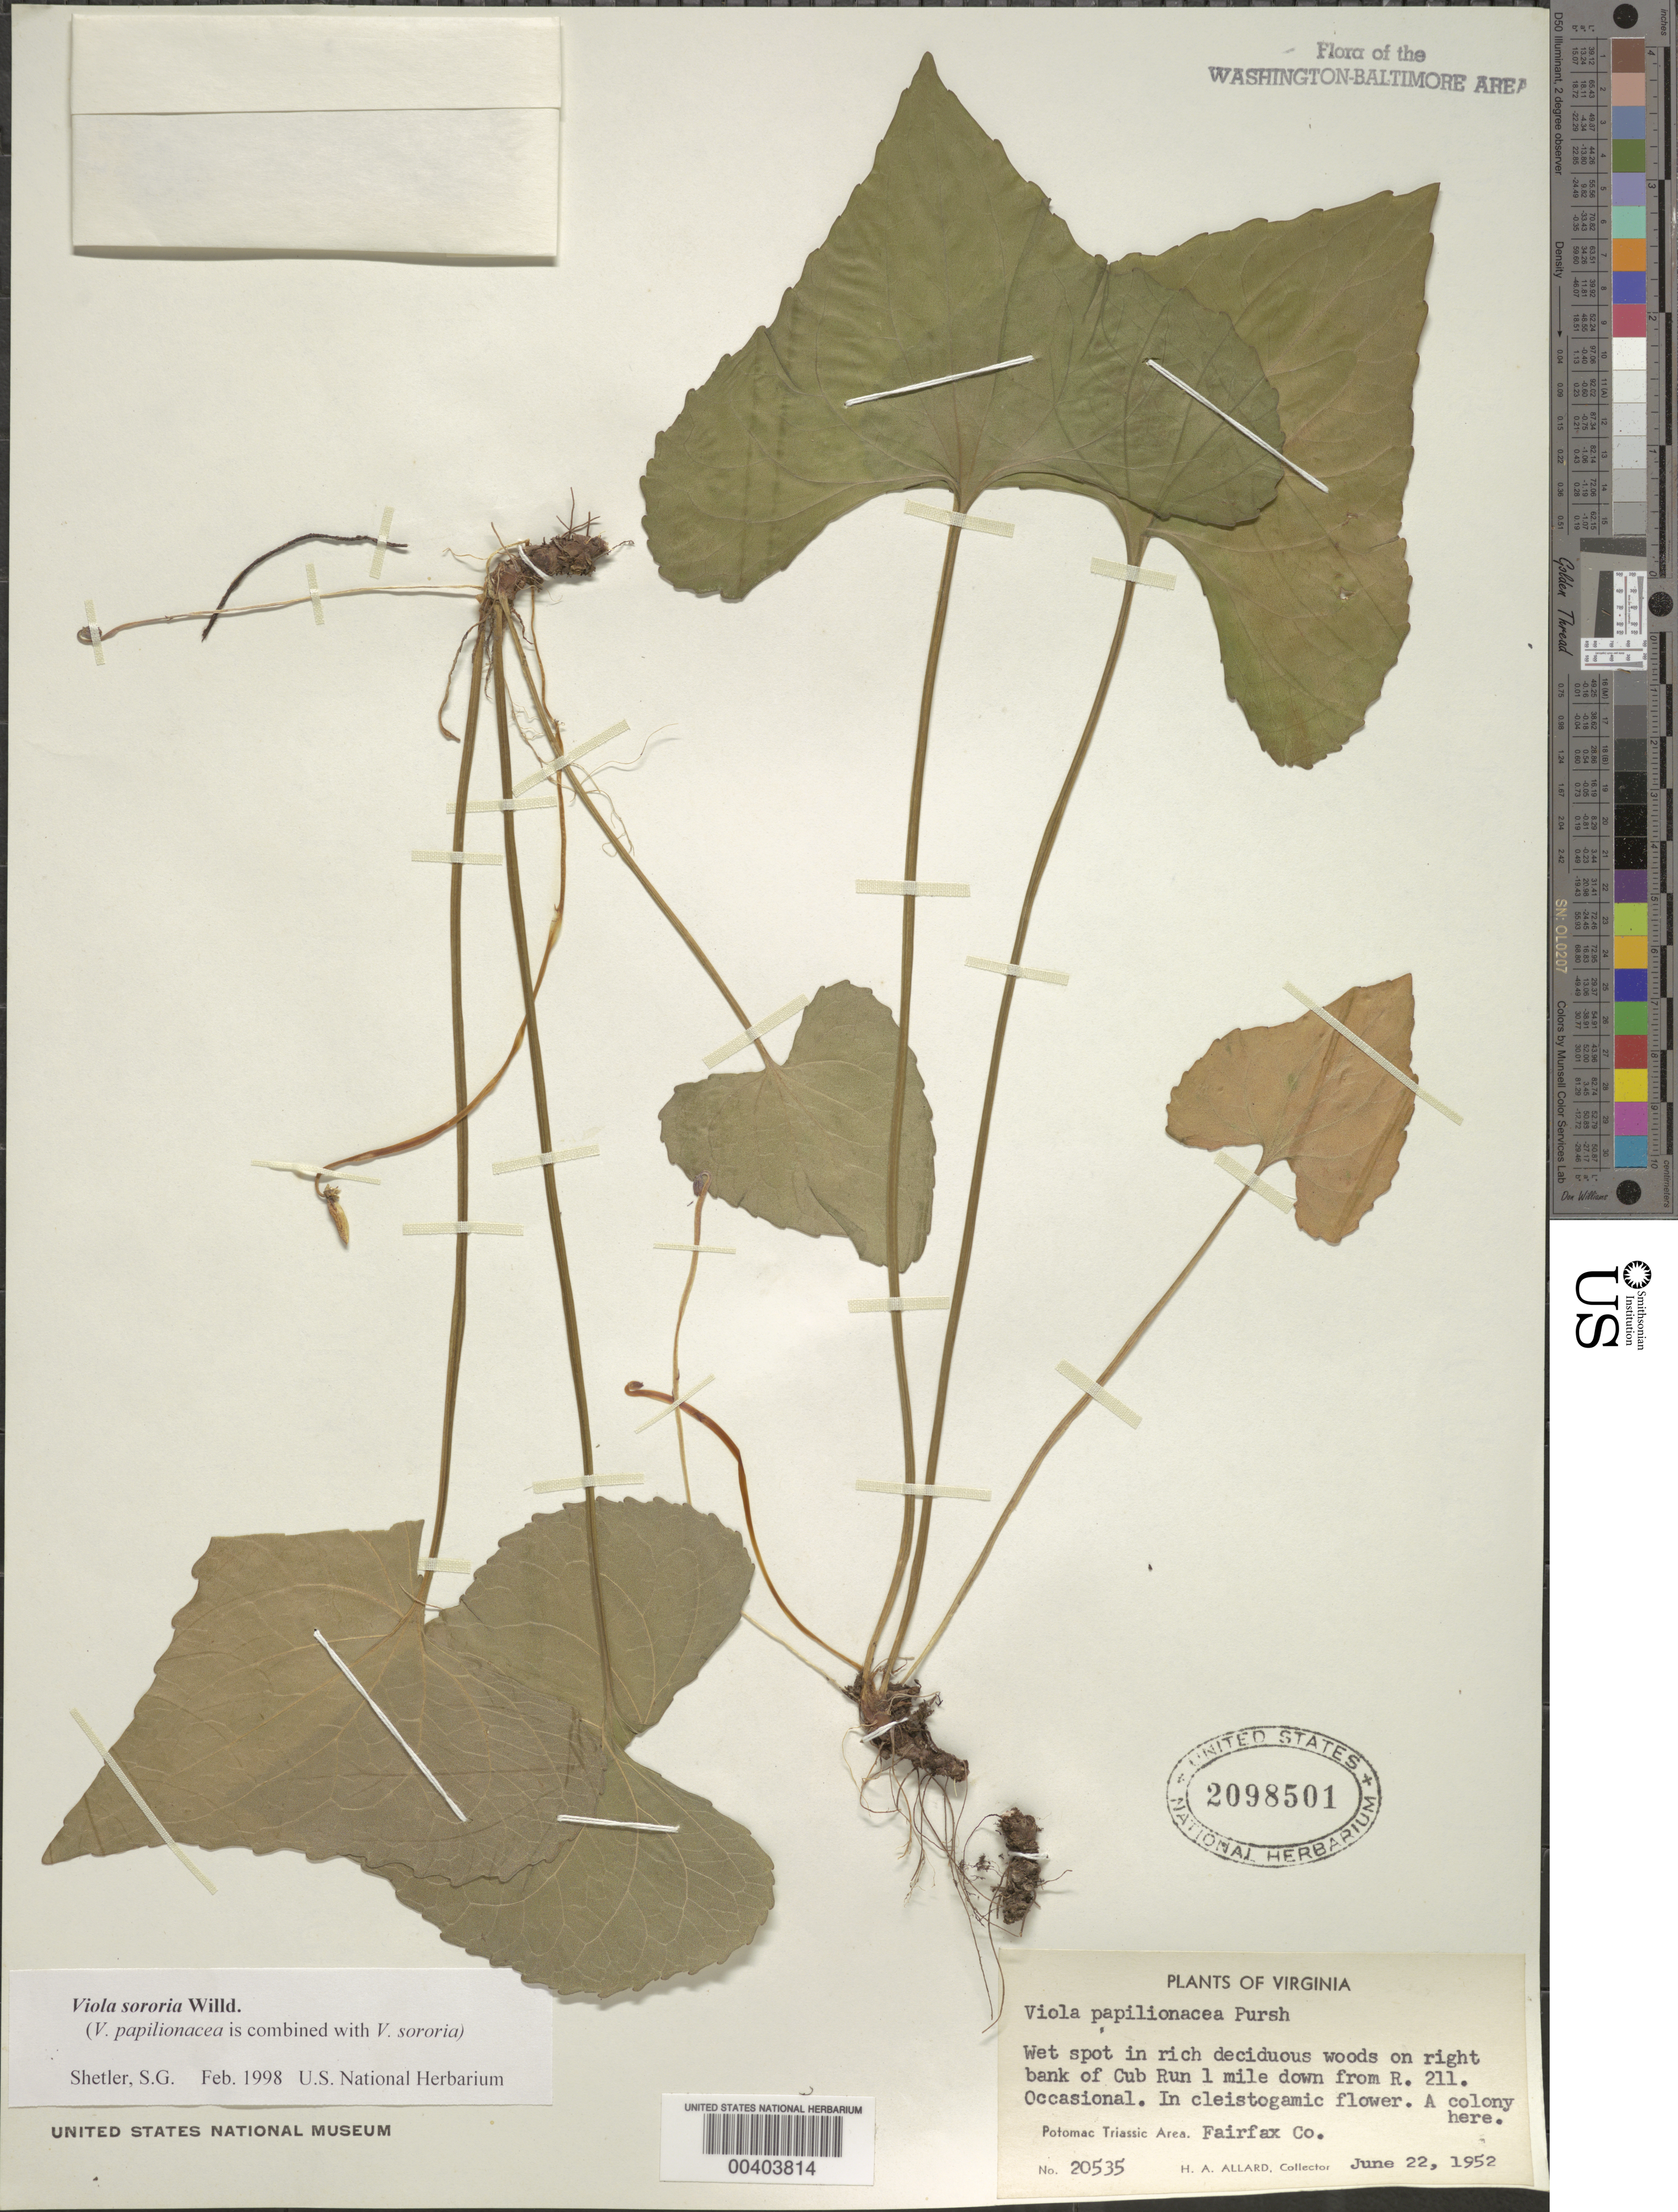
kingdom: Plantae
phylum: Tracheophyta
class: Magnoliopsida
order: Malpighiales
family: Violaceae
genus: Viola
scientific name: Viola sororia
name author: Willd.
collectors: H. A. Allard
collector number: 20535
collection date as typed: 22 Jun 1952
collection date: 1952-06-22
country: United States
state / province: Virginia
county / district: Fairfax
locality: Downstream from Route 211 on Cub Run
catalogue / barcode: US 2098501